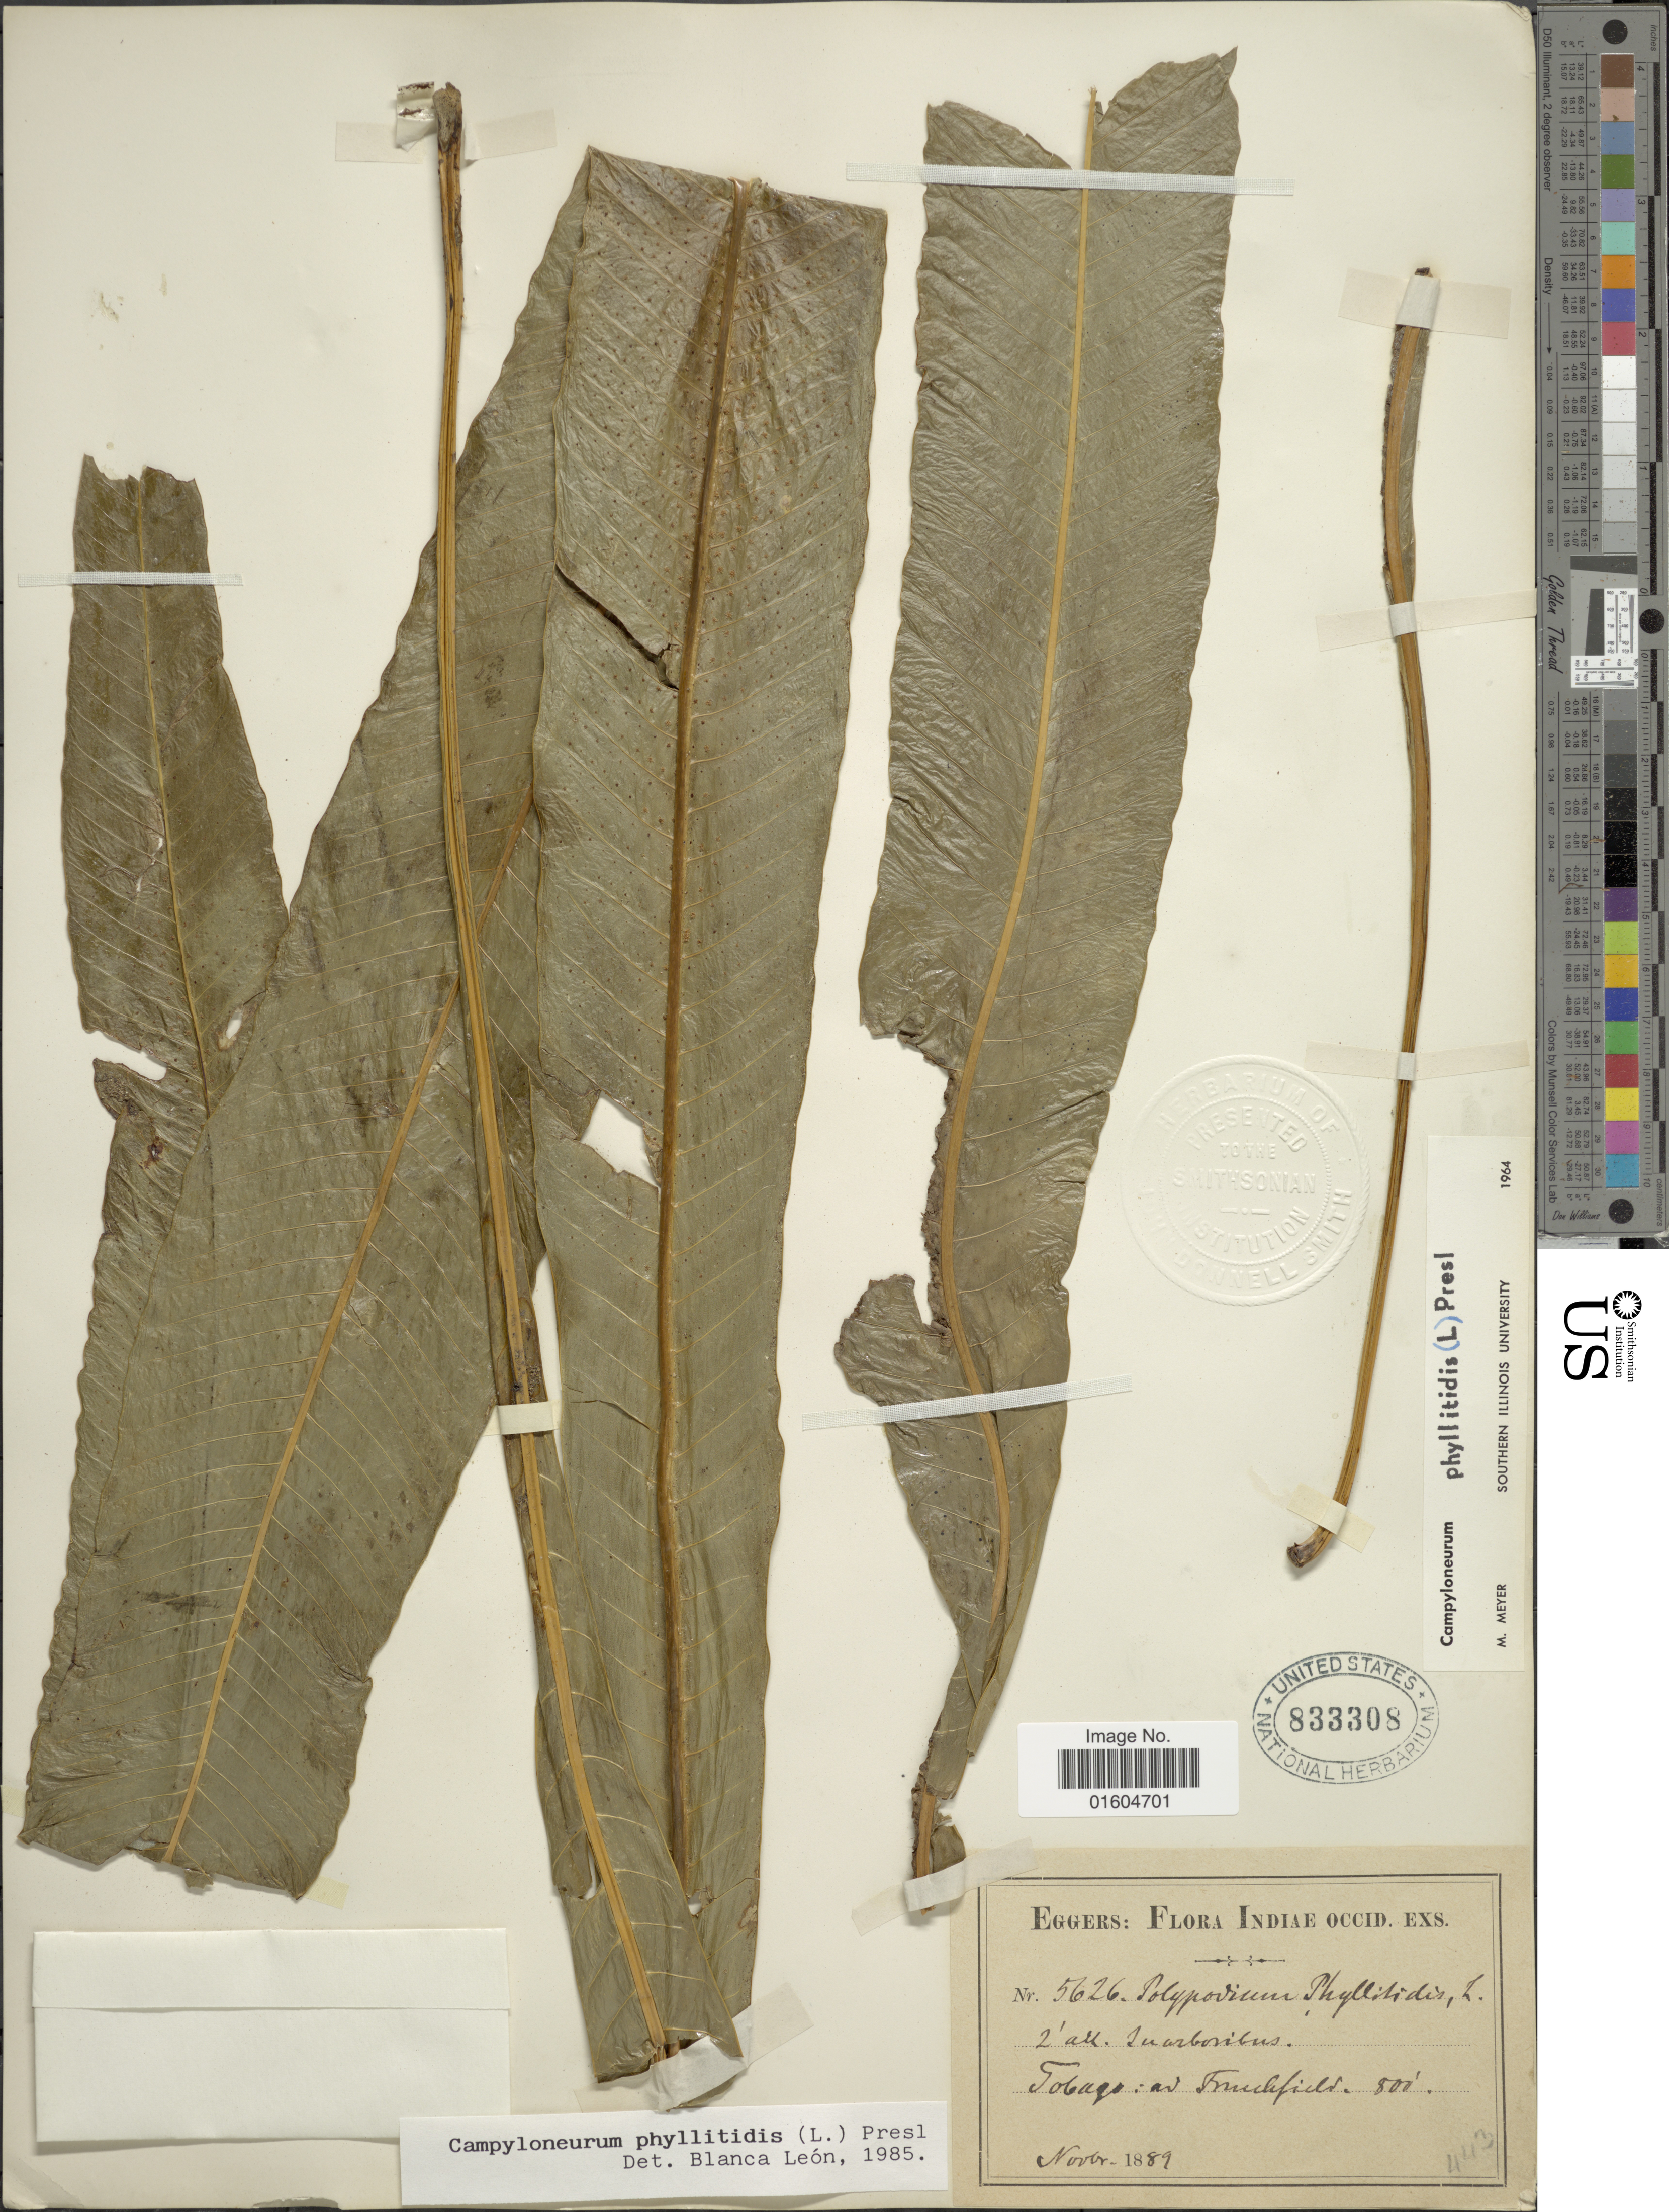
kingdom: Plantae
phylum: Tracheophyta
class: Polypodiopsida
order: Polypodiales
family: Polypodiaceae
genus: Campyloneurum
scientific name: Campyloneurum phyllitidis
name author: (L.) C. Presl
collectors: -. Eggers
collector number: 5626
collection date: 1889-11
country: Trinidad and Tobago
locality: Tobago: ad Frenchfield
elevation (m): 244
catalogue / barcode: US 833308